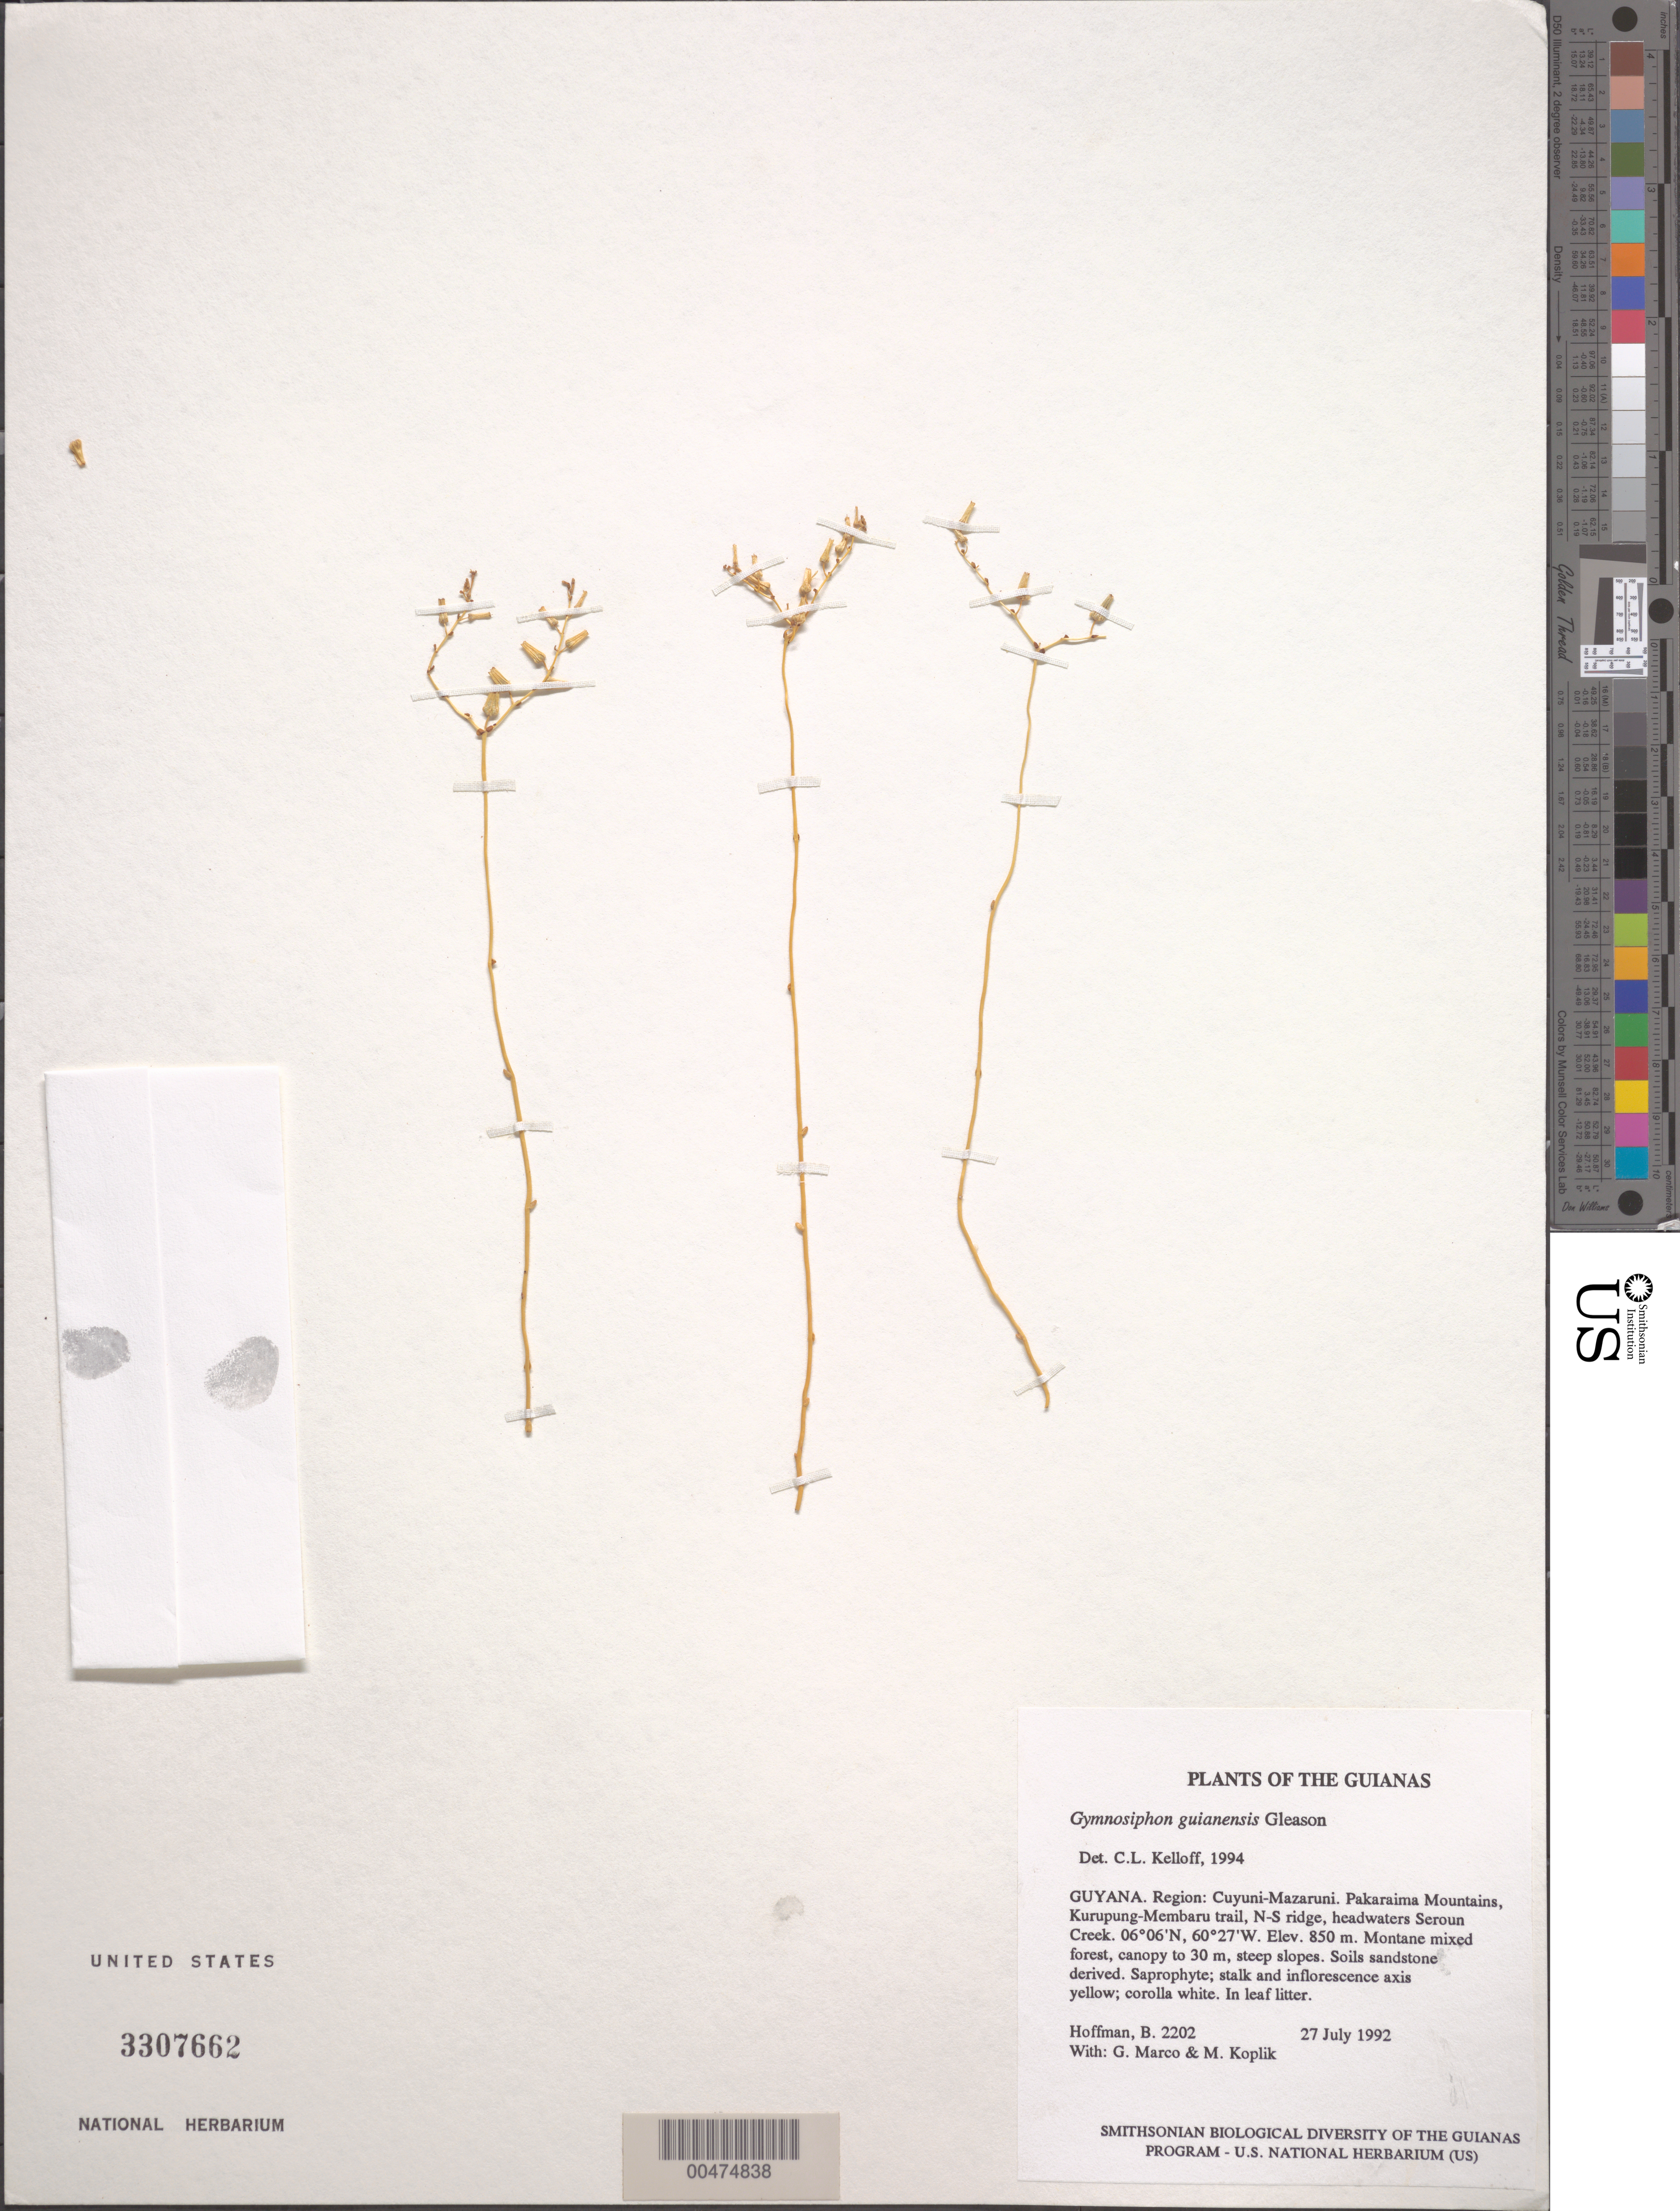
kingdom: Plantae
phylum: Tracheophyta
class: Liliopsida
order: Dioscoreales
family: Burmanniaceae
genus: Gymnosiphon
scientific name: Gymnosiphon guianensis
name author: Gleason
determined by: Kelloff, Carol L., (US), Smithsonian Institution - National Museum of Natural History (UNITED STATES)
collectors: B. Hoffman, G. Marco & M. Koplik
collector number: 2202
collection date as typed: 27 July 1992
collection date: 1992-07-27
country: Guyana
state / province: Cuyuni-Mazaruni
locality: Pakaraima Mountains, Kurupung-Membaru trail, N-S ridge, divide between the two watersheds, headwaters Seroun Creek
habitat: Montane mixed forest, canopy to 30 m, steep slopes. Soils sandstone derived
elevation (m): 850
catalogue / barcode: US 3307662